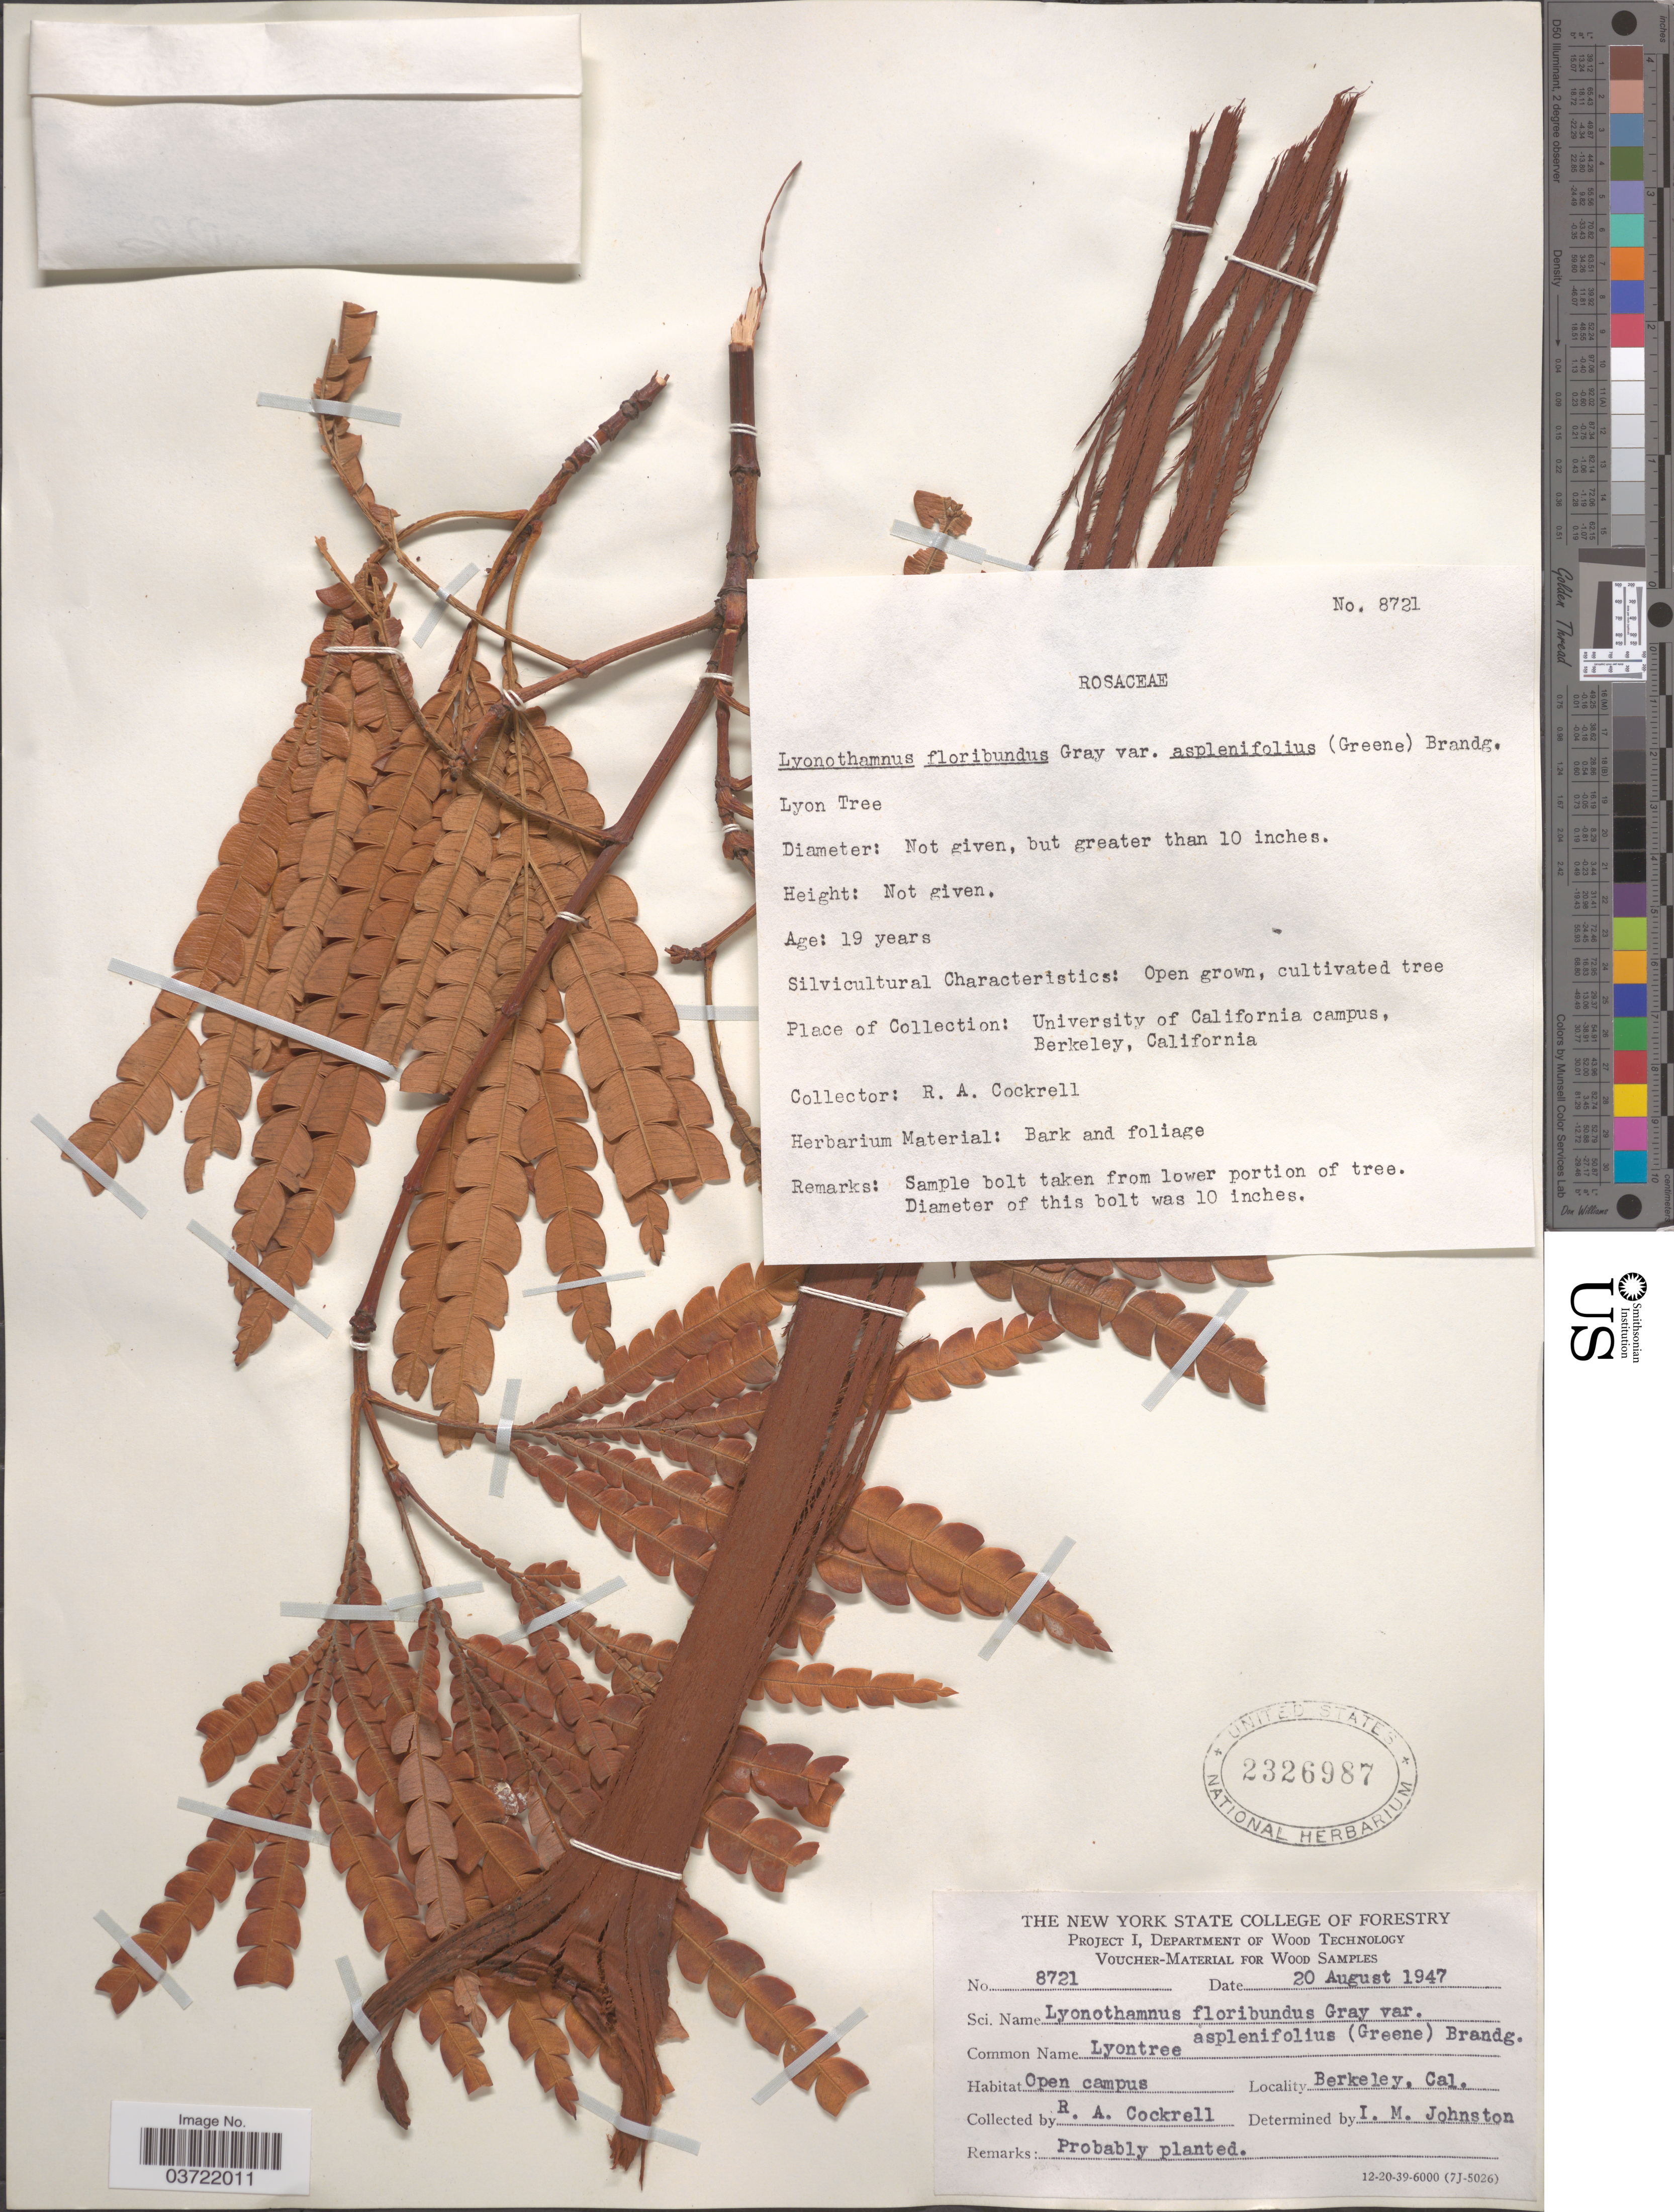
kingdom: Plantae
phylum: Tracheophyta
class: Magnoliopsida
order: Rosales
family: Rosaceae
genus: Lyonothamnus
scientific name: Lyonothamnus floribundus var. aspleniifolius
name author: (Greene) Brandegee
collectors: R. Cockrell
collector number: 8721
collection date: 1947-08-20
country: United States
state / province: California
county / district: Alameda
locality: University of California campus, Berkeley.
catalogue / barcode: US 2326987